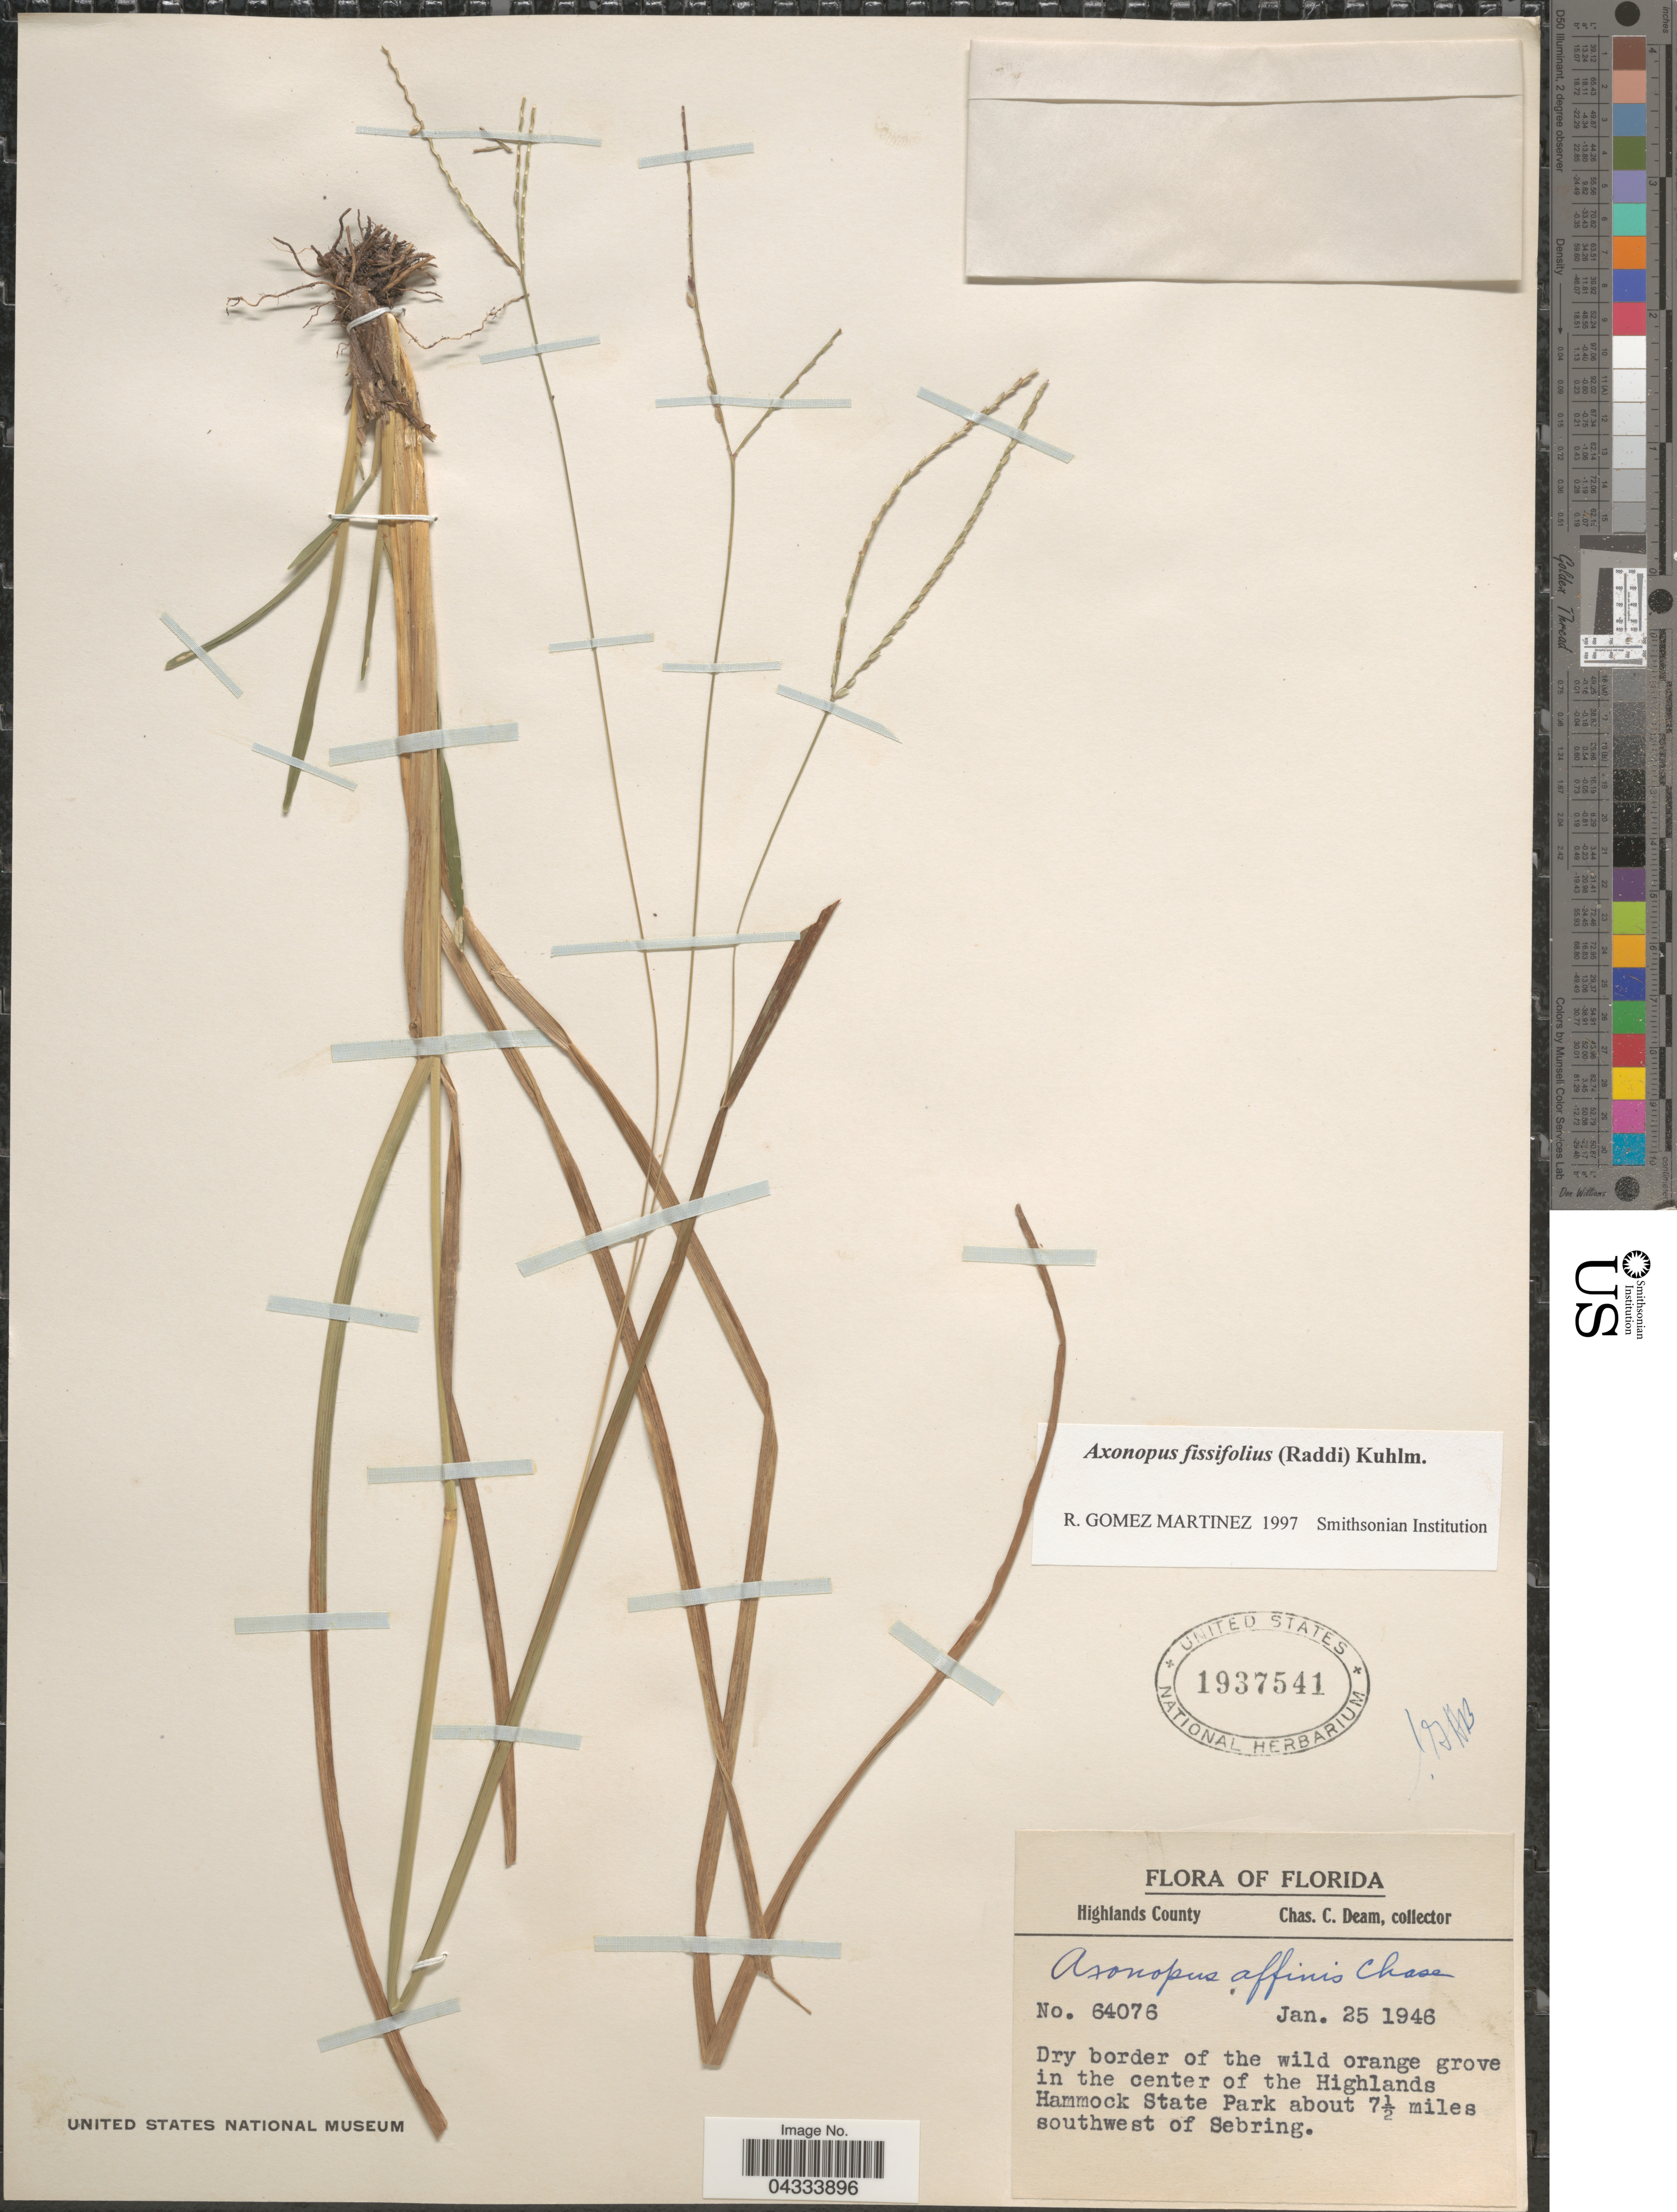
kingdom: Plantae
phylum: Tracheophyta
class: Liliopsida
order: Poales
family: Poaceae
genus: Axonopus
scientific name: Axonopus fissifolius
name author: (Raddi) Kuhlm.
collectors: C. C. Deam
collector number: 64076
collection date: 1946-01-25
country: United States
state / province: Florida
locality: Highlands County. Dry border of the wild orange grove in the center of the Highlands Hammock State Park about 7½ miles southwest of Sebring.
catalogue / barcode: US 1937541